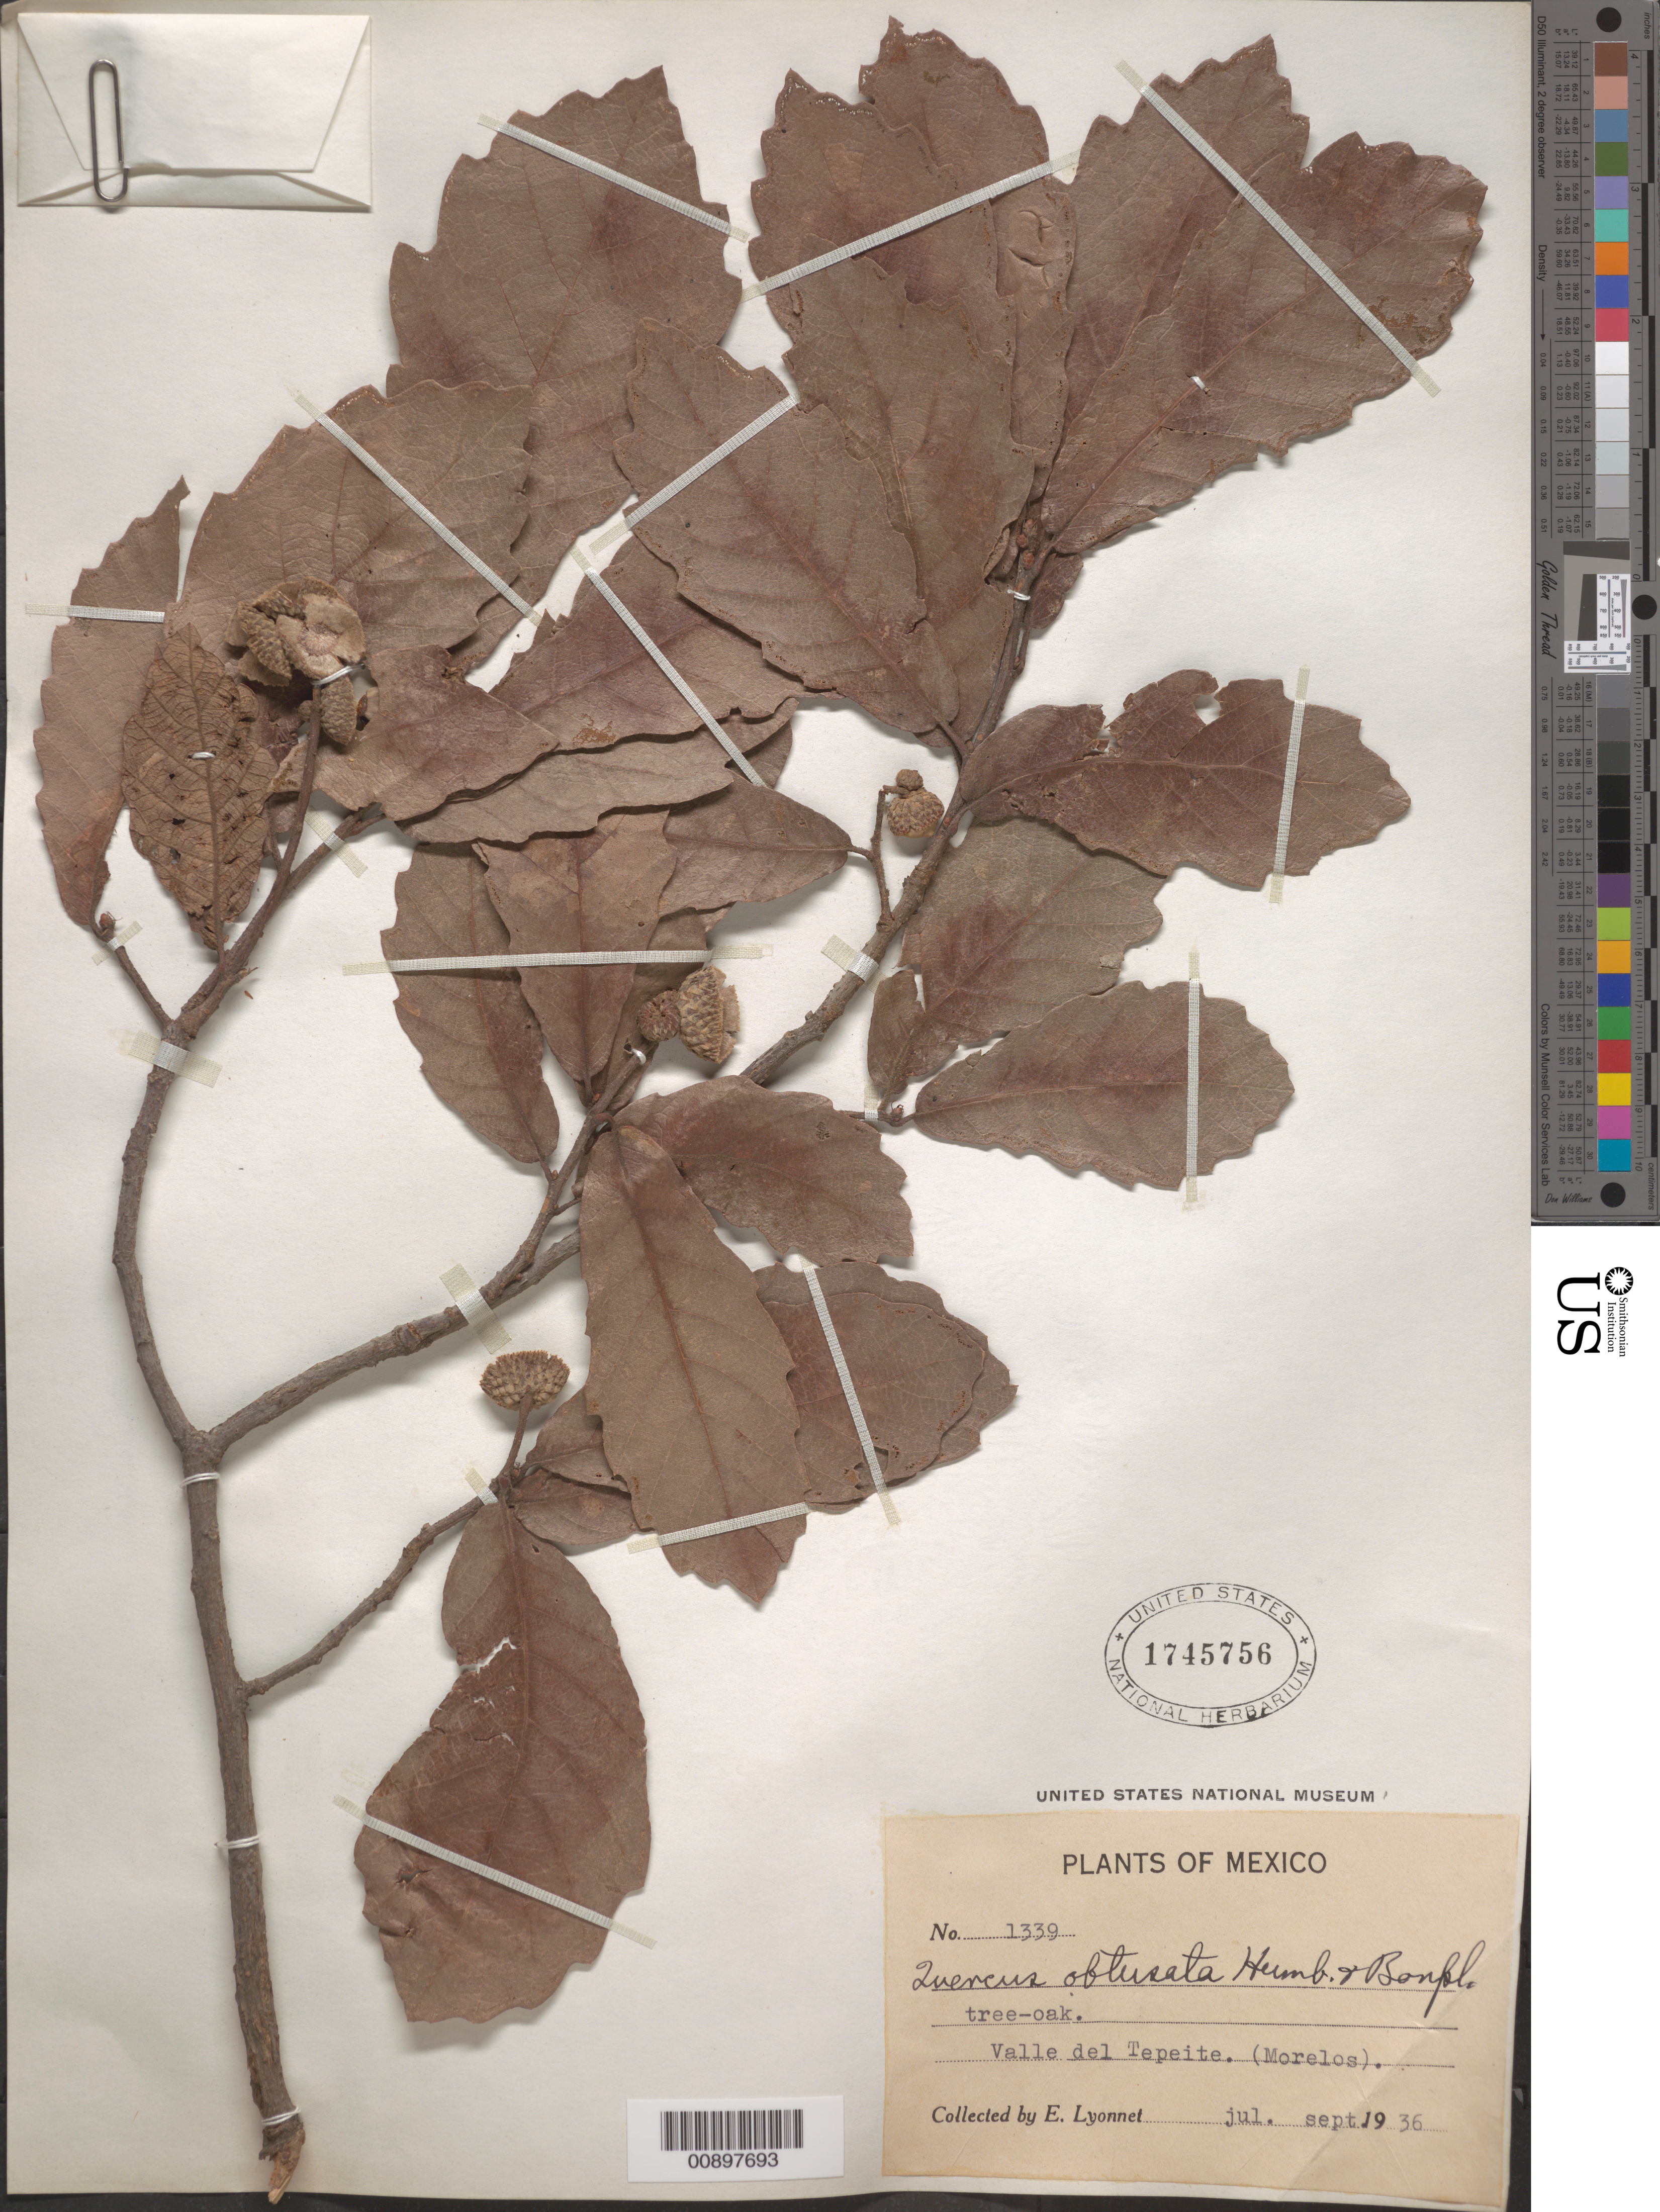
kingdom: Plantae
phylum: Tracheophyta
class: Magnoliopsida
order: Fagales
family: Fagaceae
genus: Quercus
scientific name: Quercus obtusata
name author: Humb. & Bonpl.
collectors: Bro. E. Lyonnet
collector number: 1339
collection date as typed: Jul 1936 to -- Sep 1936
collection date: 1936-07/1936-09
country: Mexico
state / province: Morelos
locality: Valle del Tepeite. (Morelos).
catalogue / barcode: US 1745756